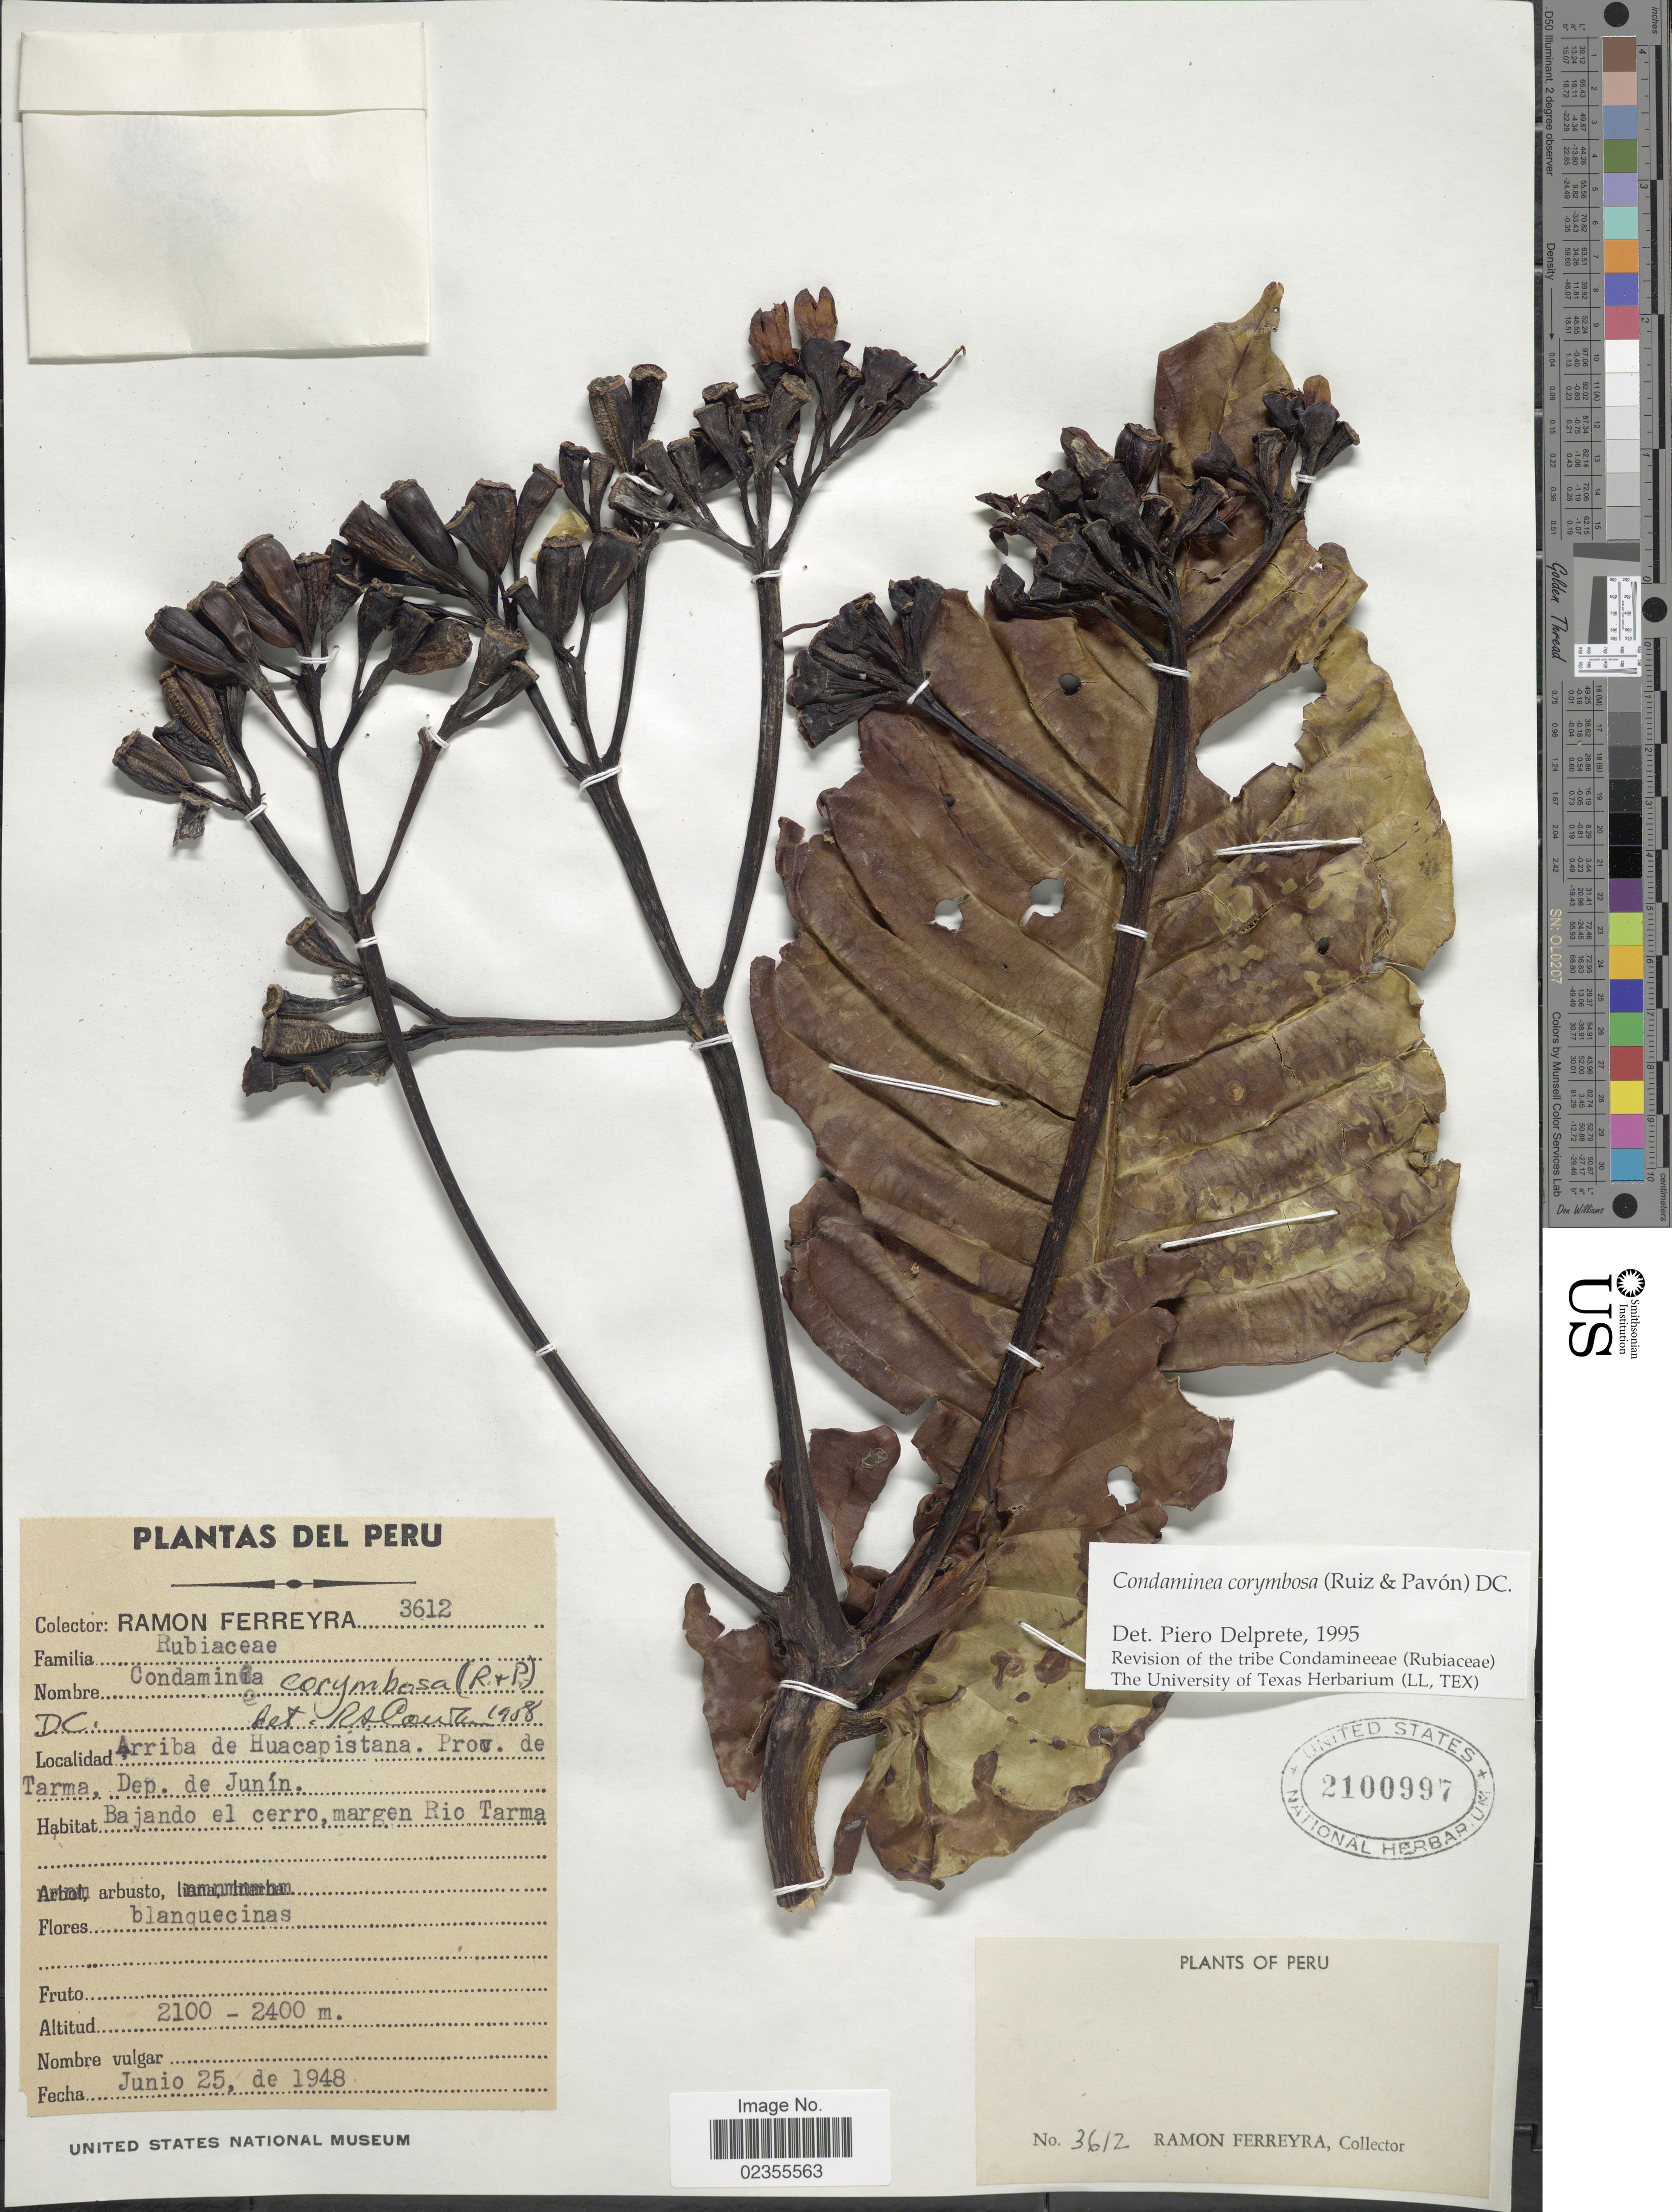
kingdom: Plantae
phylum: Tracheophyta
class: Magnoliopsida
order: Gentianales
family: Rubiaceae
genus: Condaminea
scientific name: Condaminea corymbosa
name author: (Ruiz & Pav.) DC.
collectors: R. A. Ferreyra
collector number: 3612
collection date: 1948-06-25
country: Peru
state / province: Junín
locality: Arriba de Huacapistana, prov. de Tarma. bajando el cerro, margen Rio Tar,a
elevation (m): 2100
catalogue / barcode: US 2100997